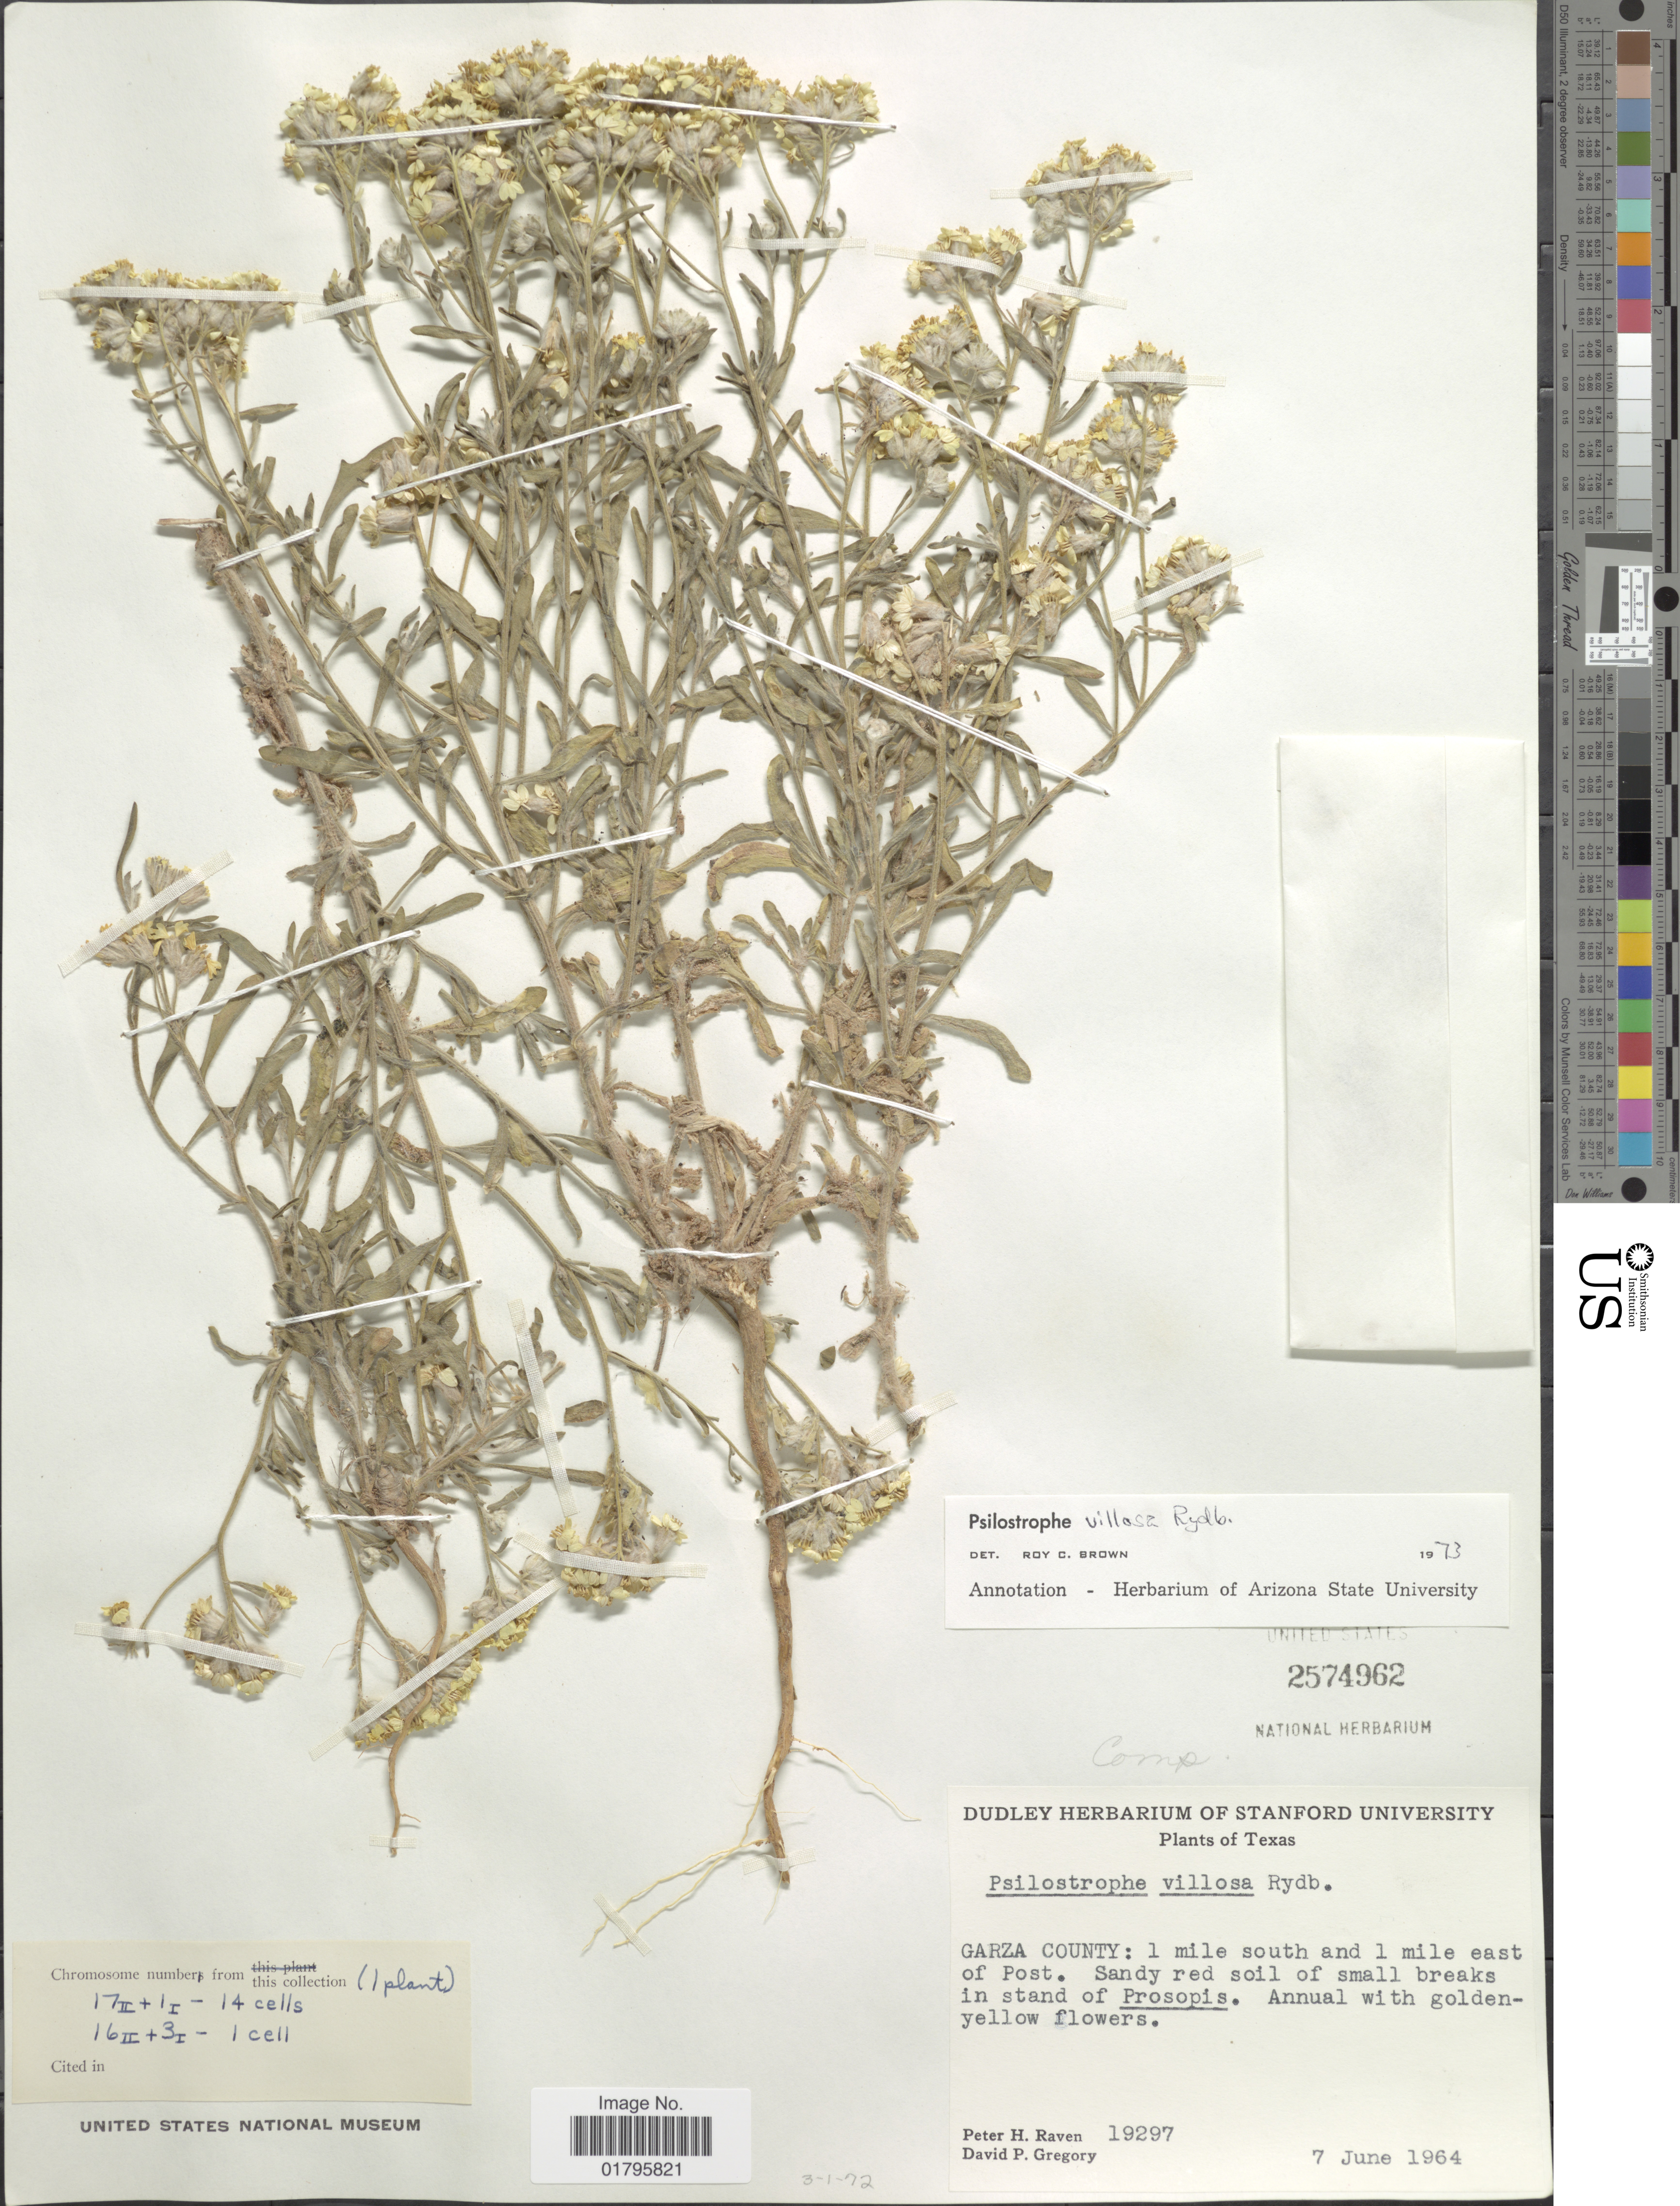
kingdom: Plantae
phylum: Tracheophyta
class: Magnoliopsida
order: Asterales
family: Asteraceae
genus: Psilostrophe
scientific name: Psilostrophe villosa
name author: Rydb. ex Britton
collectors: P. Raven & D. Gregory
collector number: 19297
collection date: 1964-06-07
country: United States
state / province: Texas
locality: Garza County: 1 mile south and 1 mile east of Post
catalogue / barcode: US 2574962